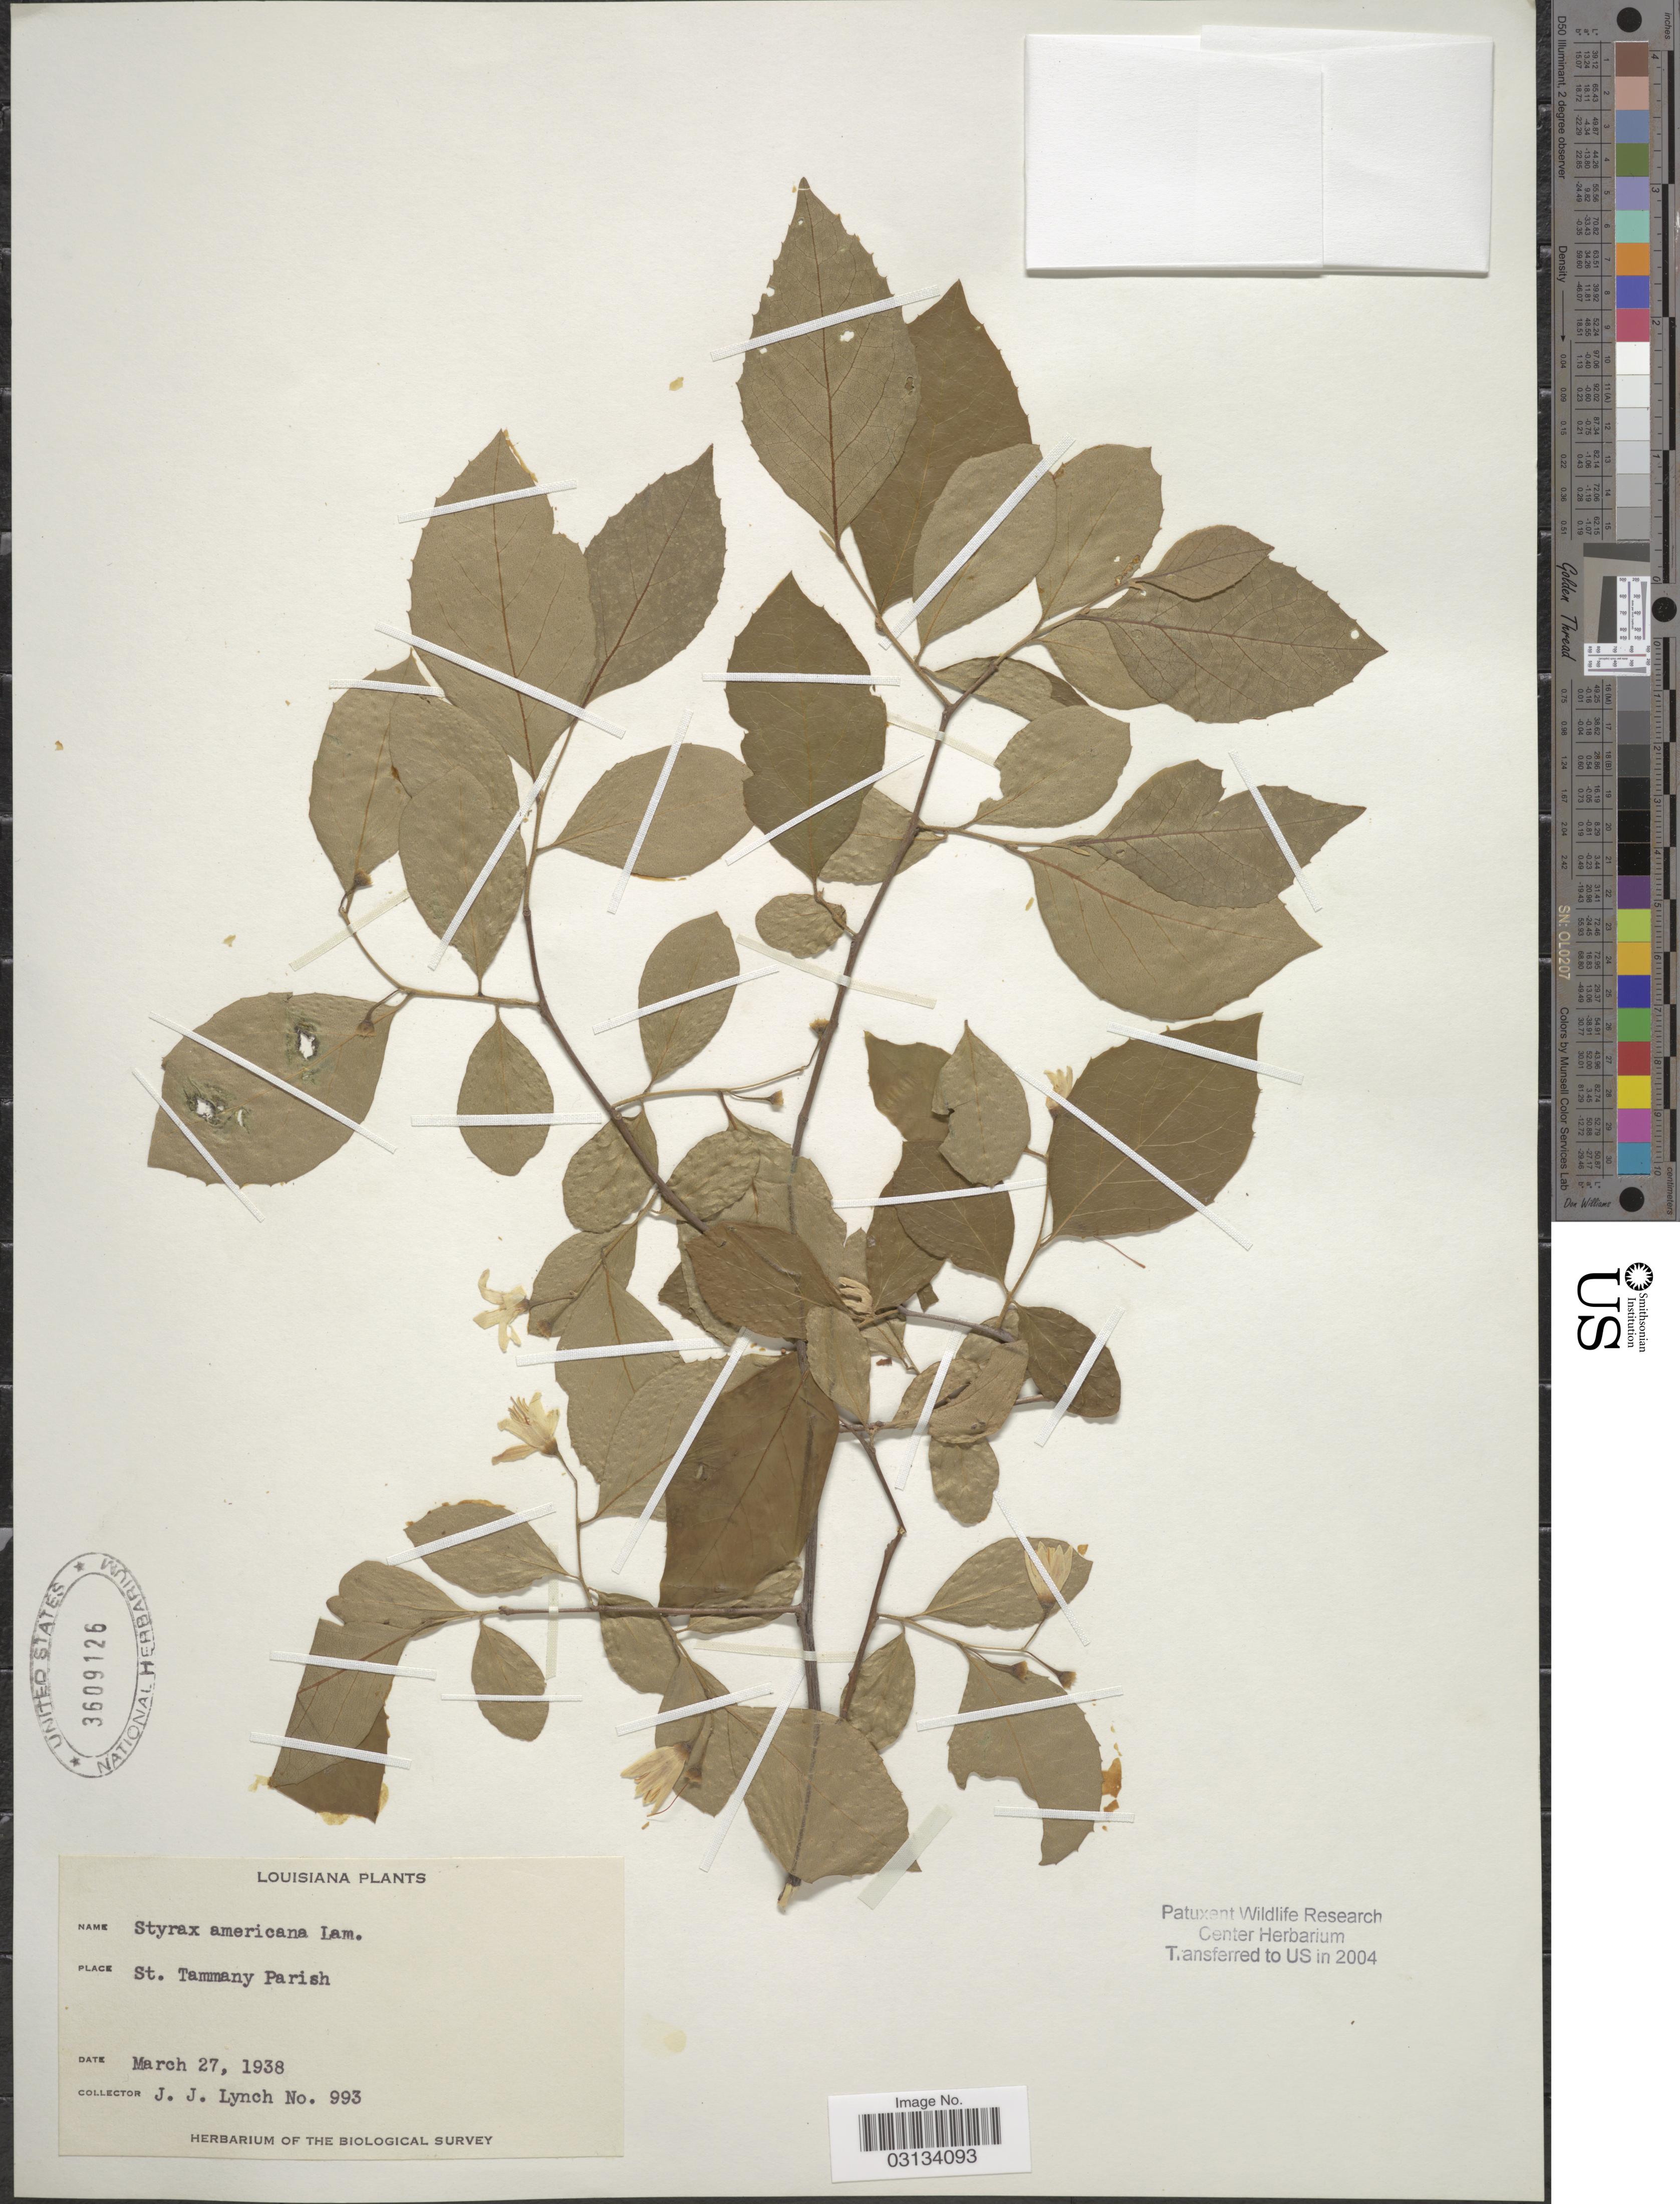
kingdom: Plantae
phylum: Tracheophyta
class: Magnoliopsida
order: Ericales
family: Styracaceae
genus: Styrax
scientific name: Styrax americanus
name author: Lam.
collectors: J. Lynch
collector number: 993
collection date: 1938-03-27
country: United States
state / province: Louisiana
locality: St. Tammany Parish.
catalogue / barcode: US 3609126